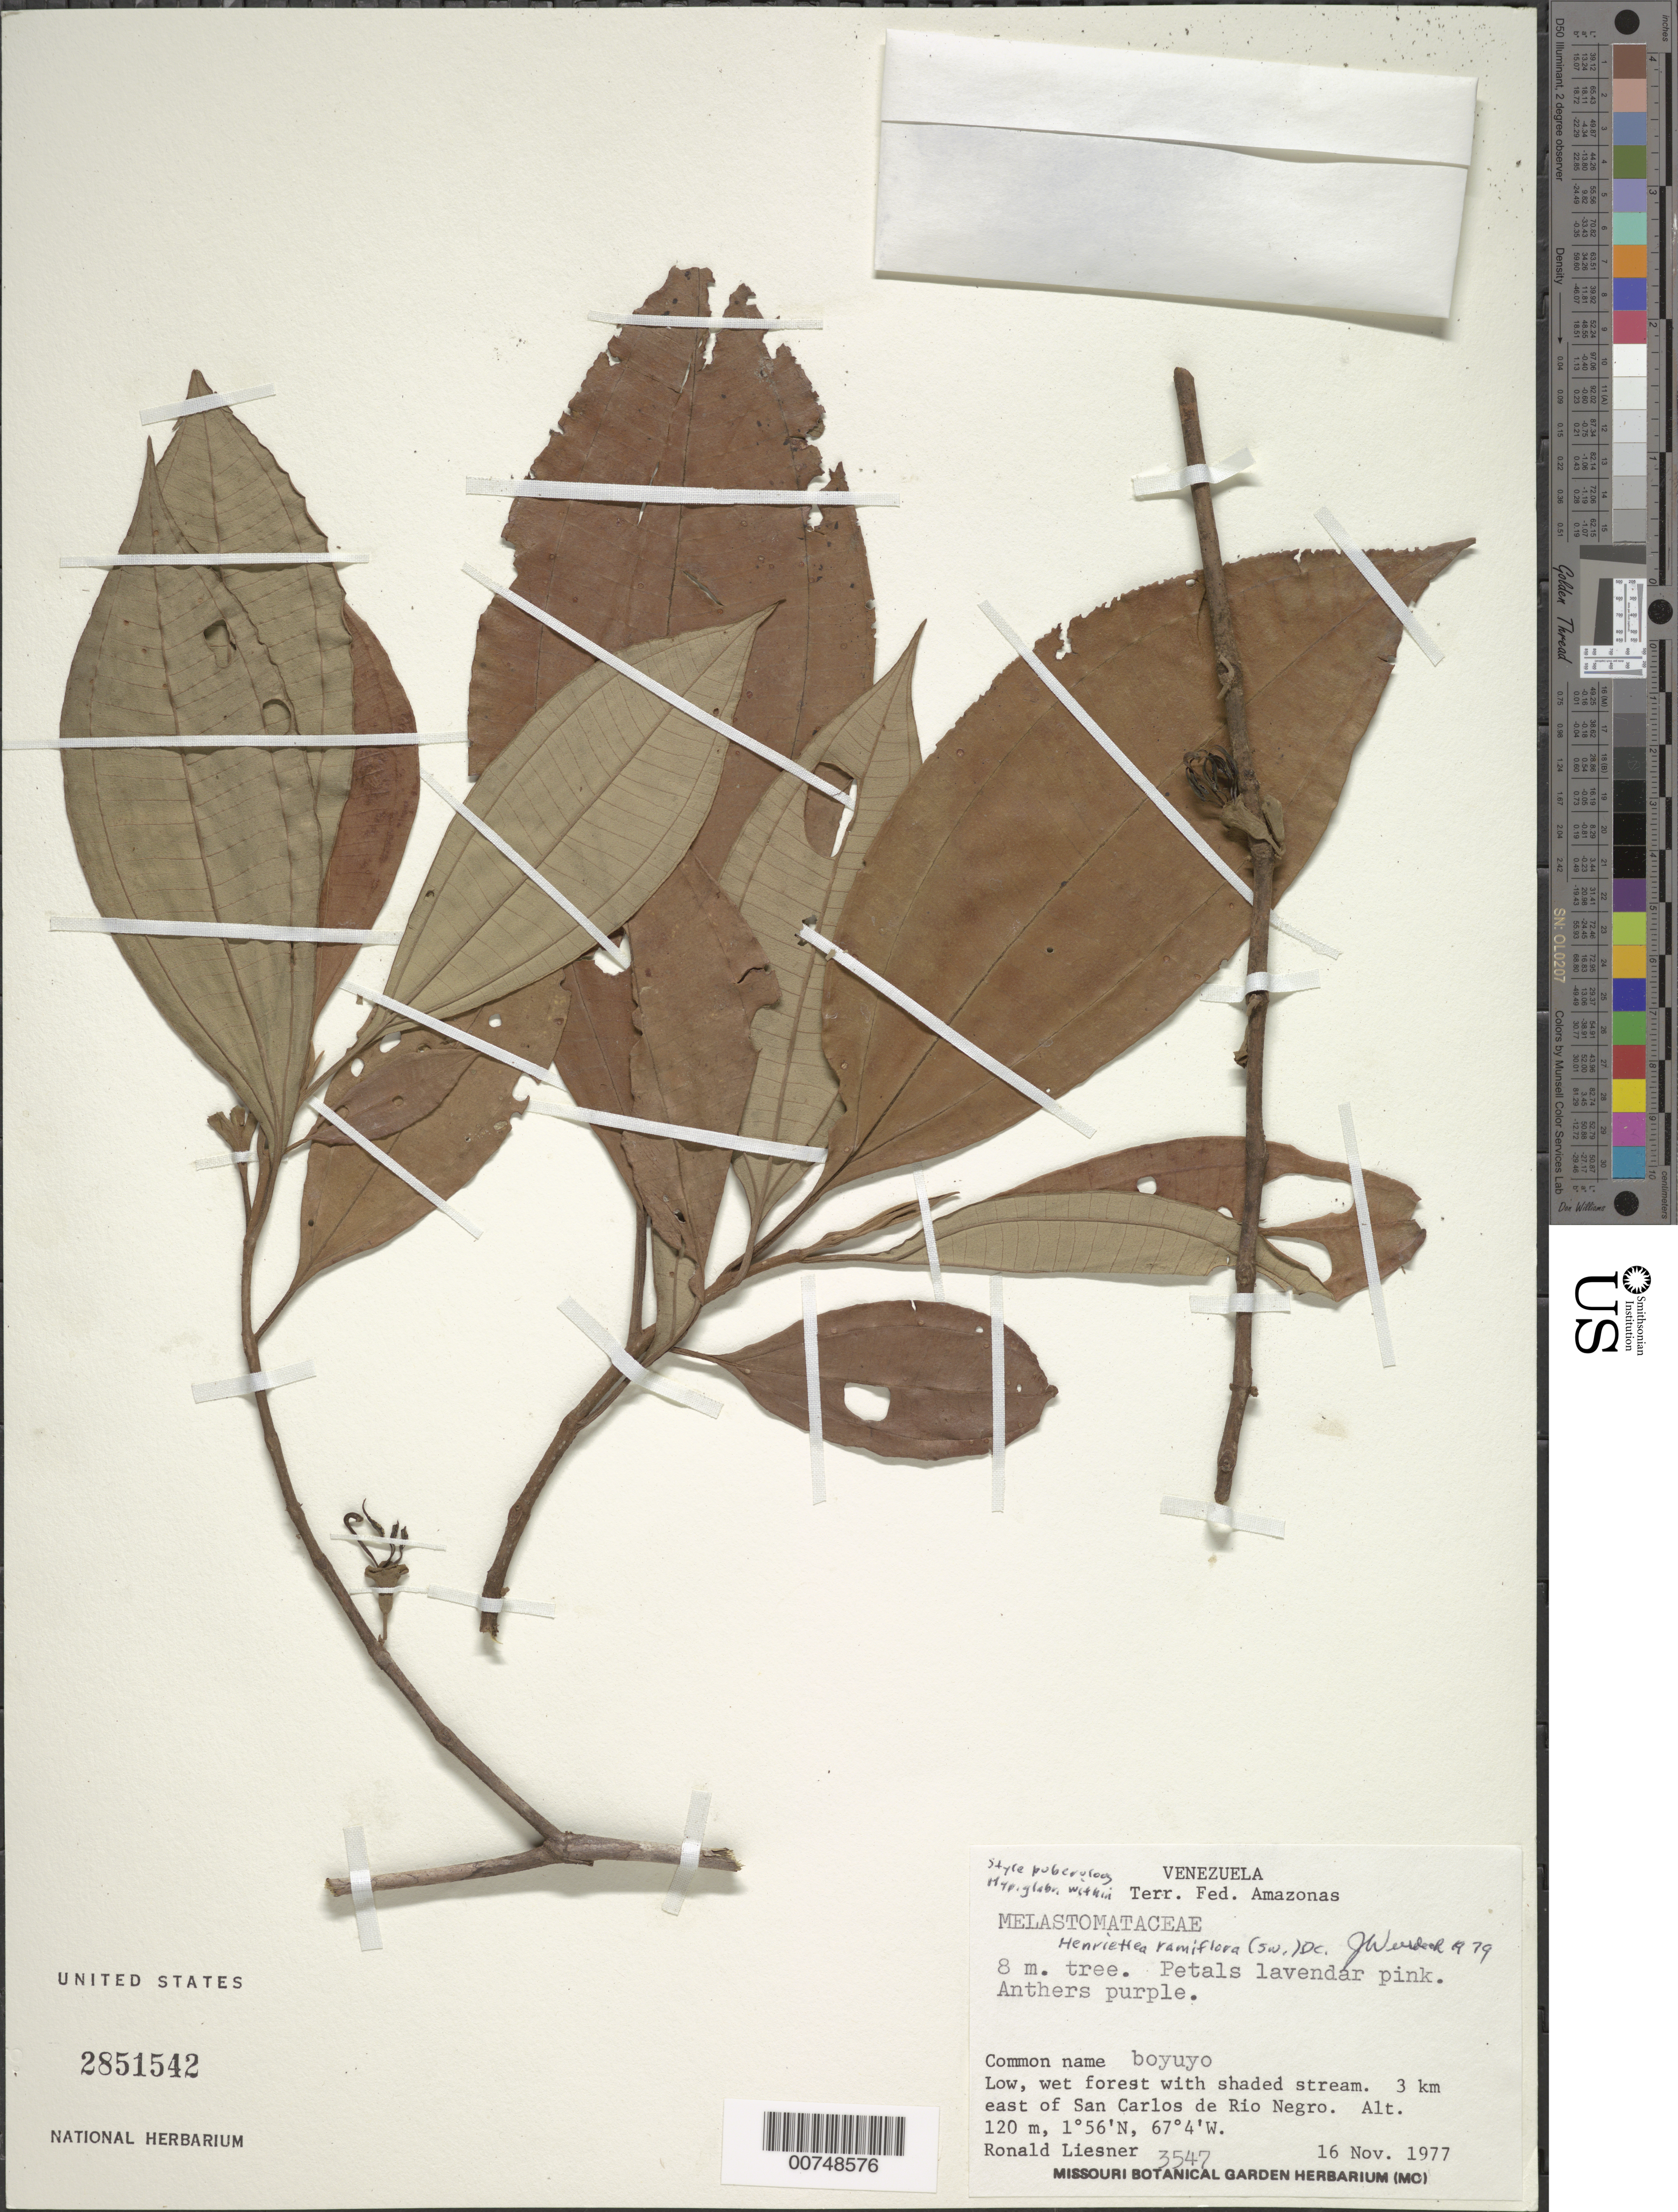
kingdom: Plantae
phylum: Tracheophyta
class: Magnoliopsida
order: Myrtales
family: Melastomataceae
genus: Henriettea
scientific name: Henriettea ramiflora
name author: (Sw.) DC.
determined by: Wurdack, John J., (US), US (UNITED STATES)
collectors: R. L. Liesner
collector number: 3547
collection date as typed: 16-Nov-77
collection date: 1977-11-16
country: Venezuela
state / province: Amazonas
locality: San Carlos de Río Negro, 3 km NE of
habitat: Low, wet forest with shaded stream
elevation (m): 120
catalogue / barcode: US 2851542